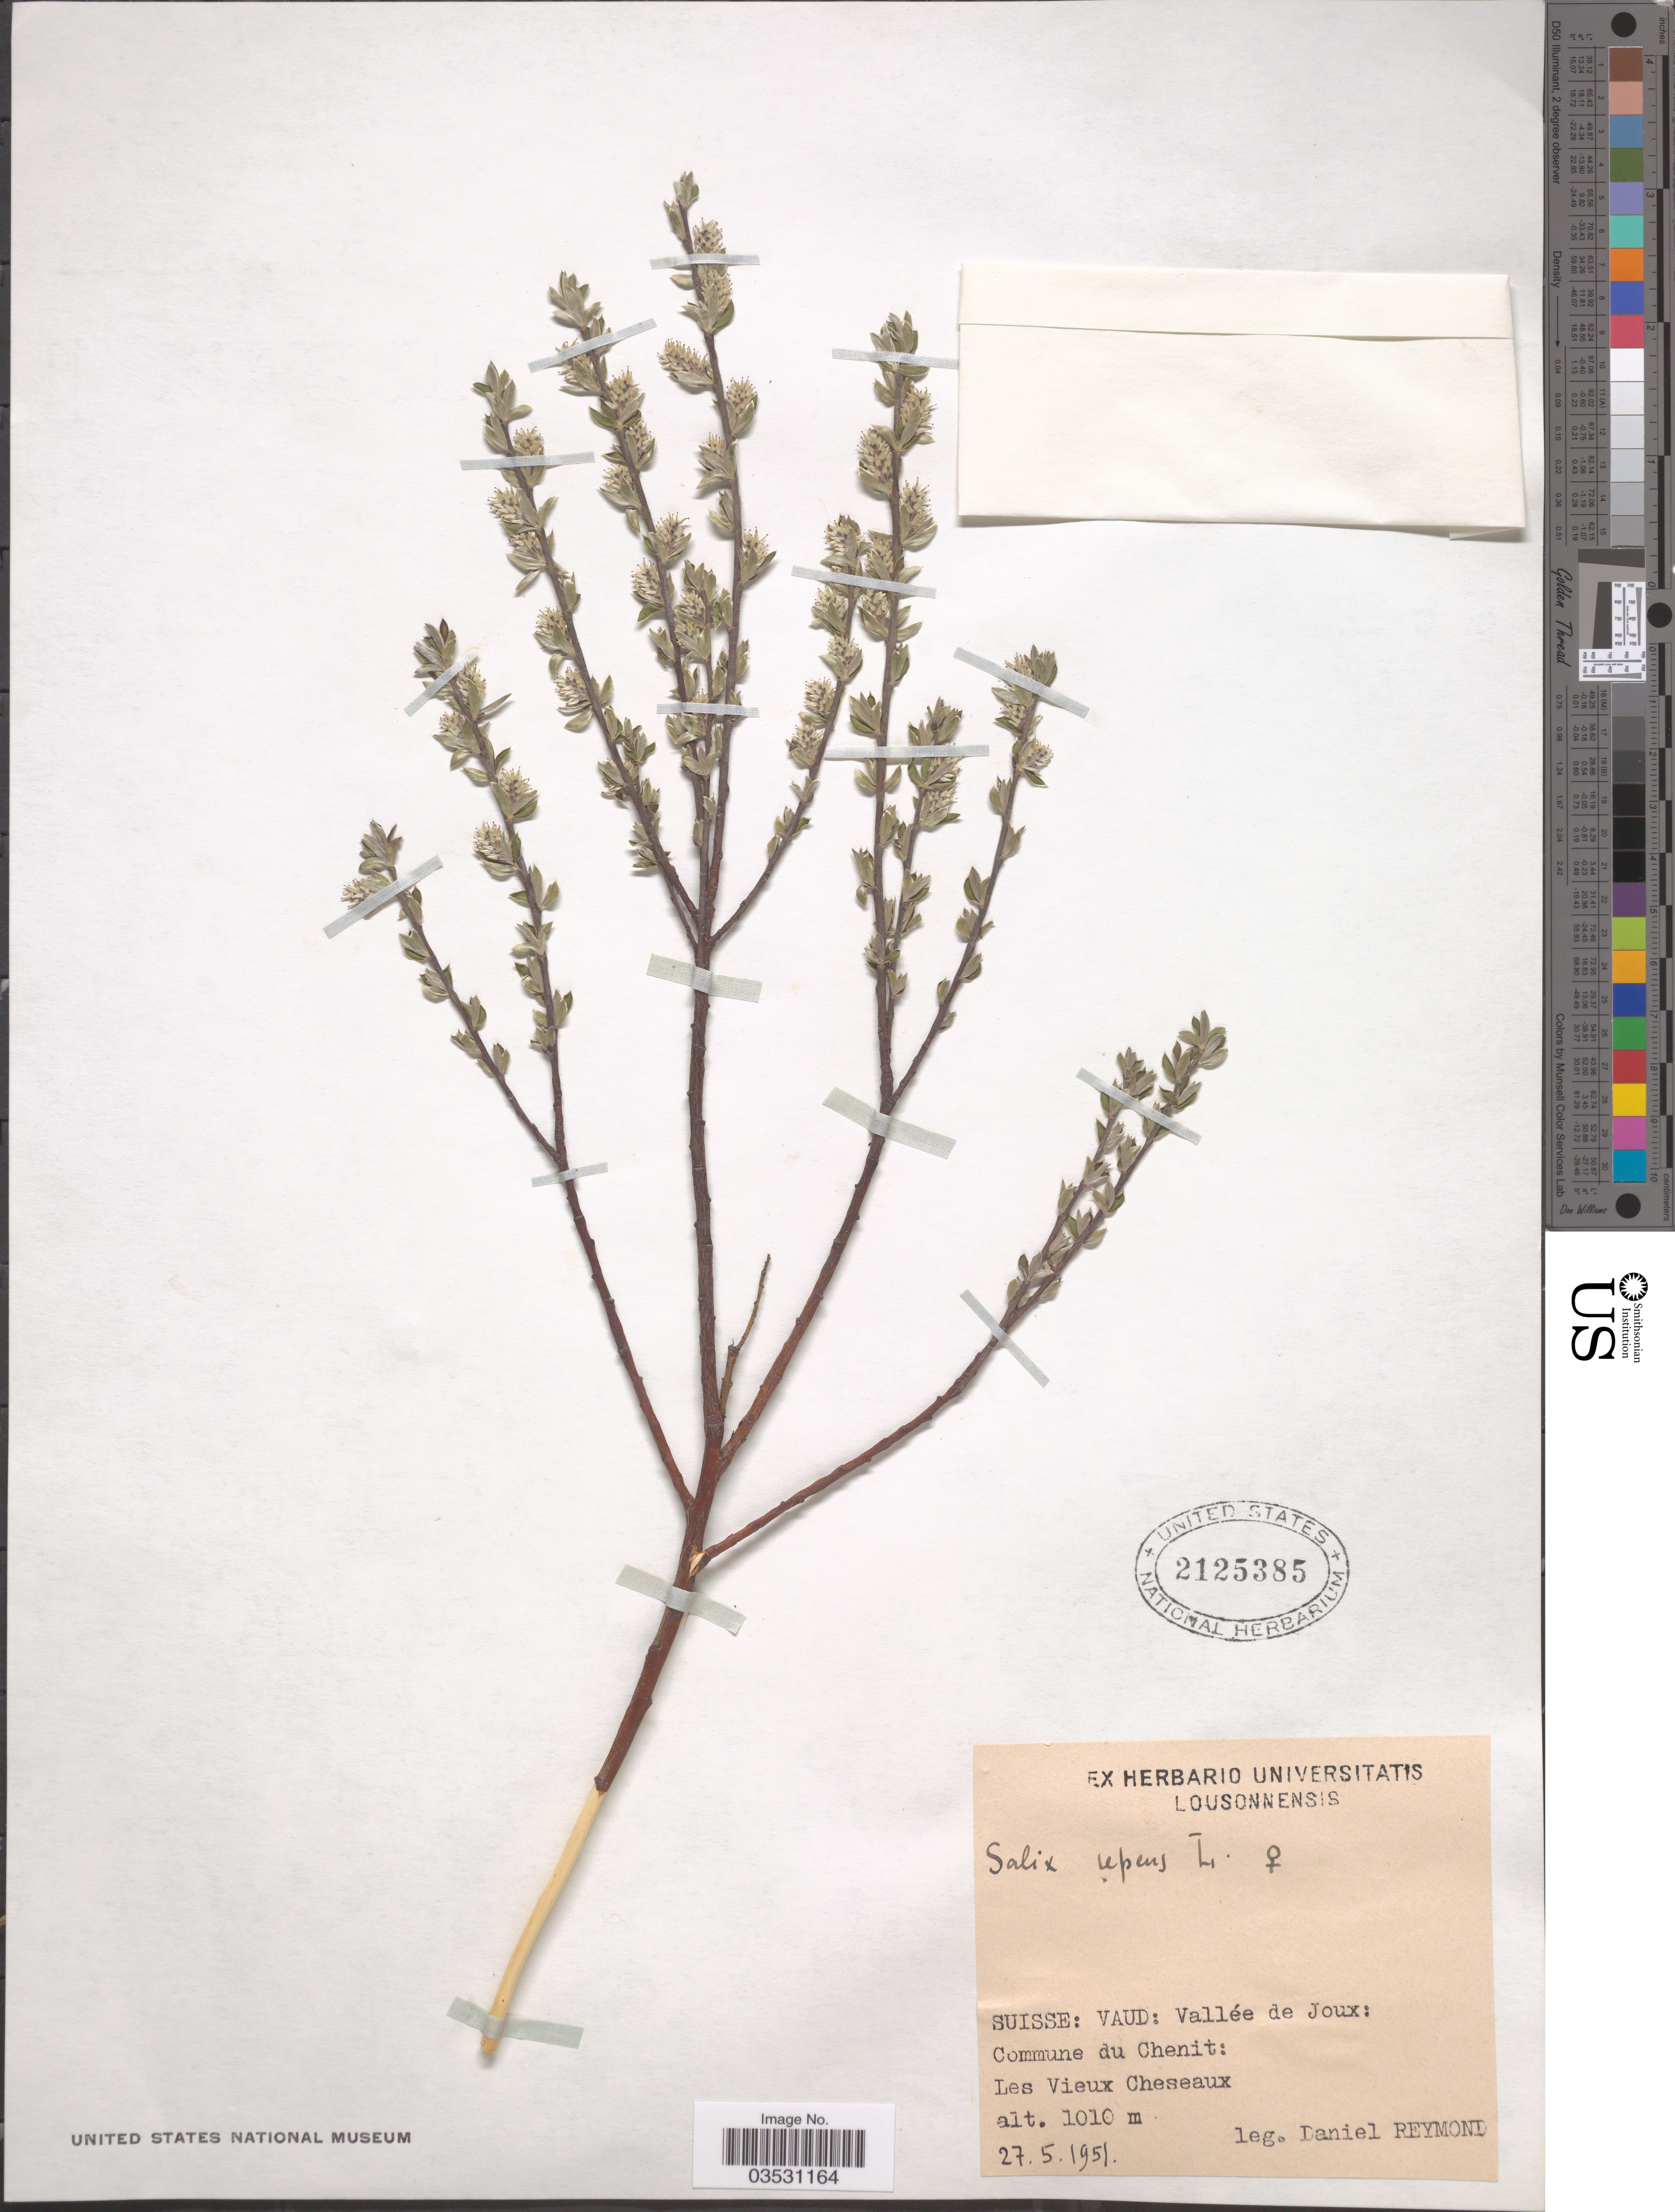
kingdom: Plantae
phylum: Tracheophyta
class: Magnoliopsida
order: Malpighiales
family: Salicaceae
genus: Salix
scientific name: Salix repens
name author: L.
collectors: D. Reymond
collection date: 1951-05-27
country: Switzerland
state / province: Vaud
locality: Suisse: Vallée de Joux: Commune du Chenit: Les Vieux Cheseaux.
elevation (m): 1010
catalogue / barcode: US 2125385